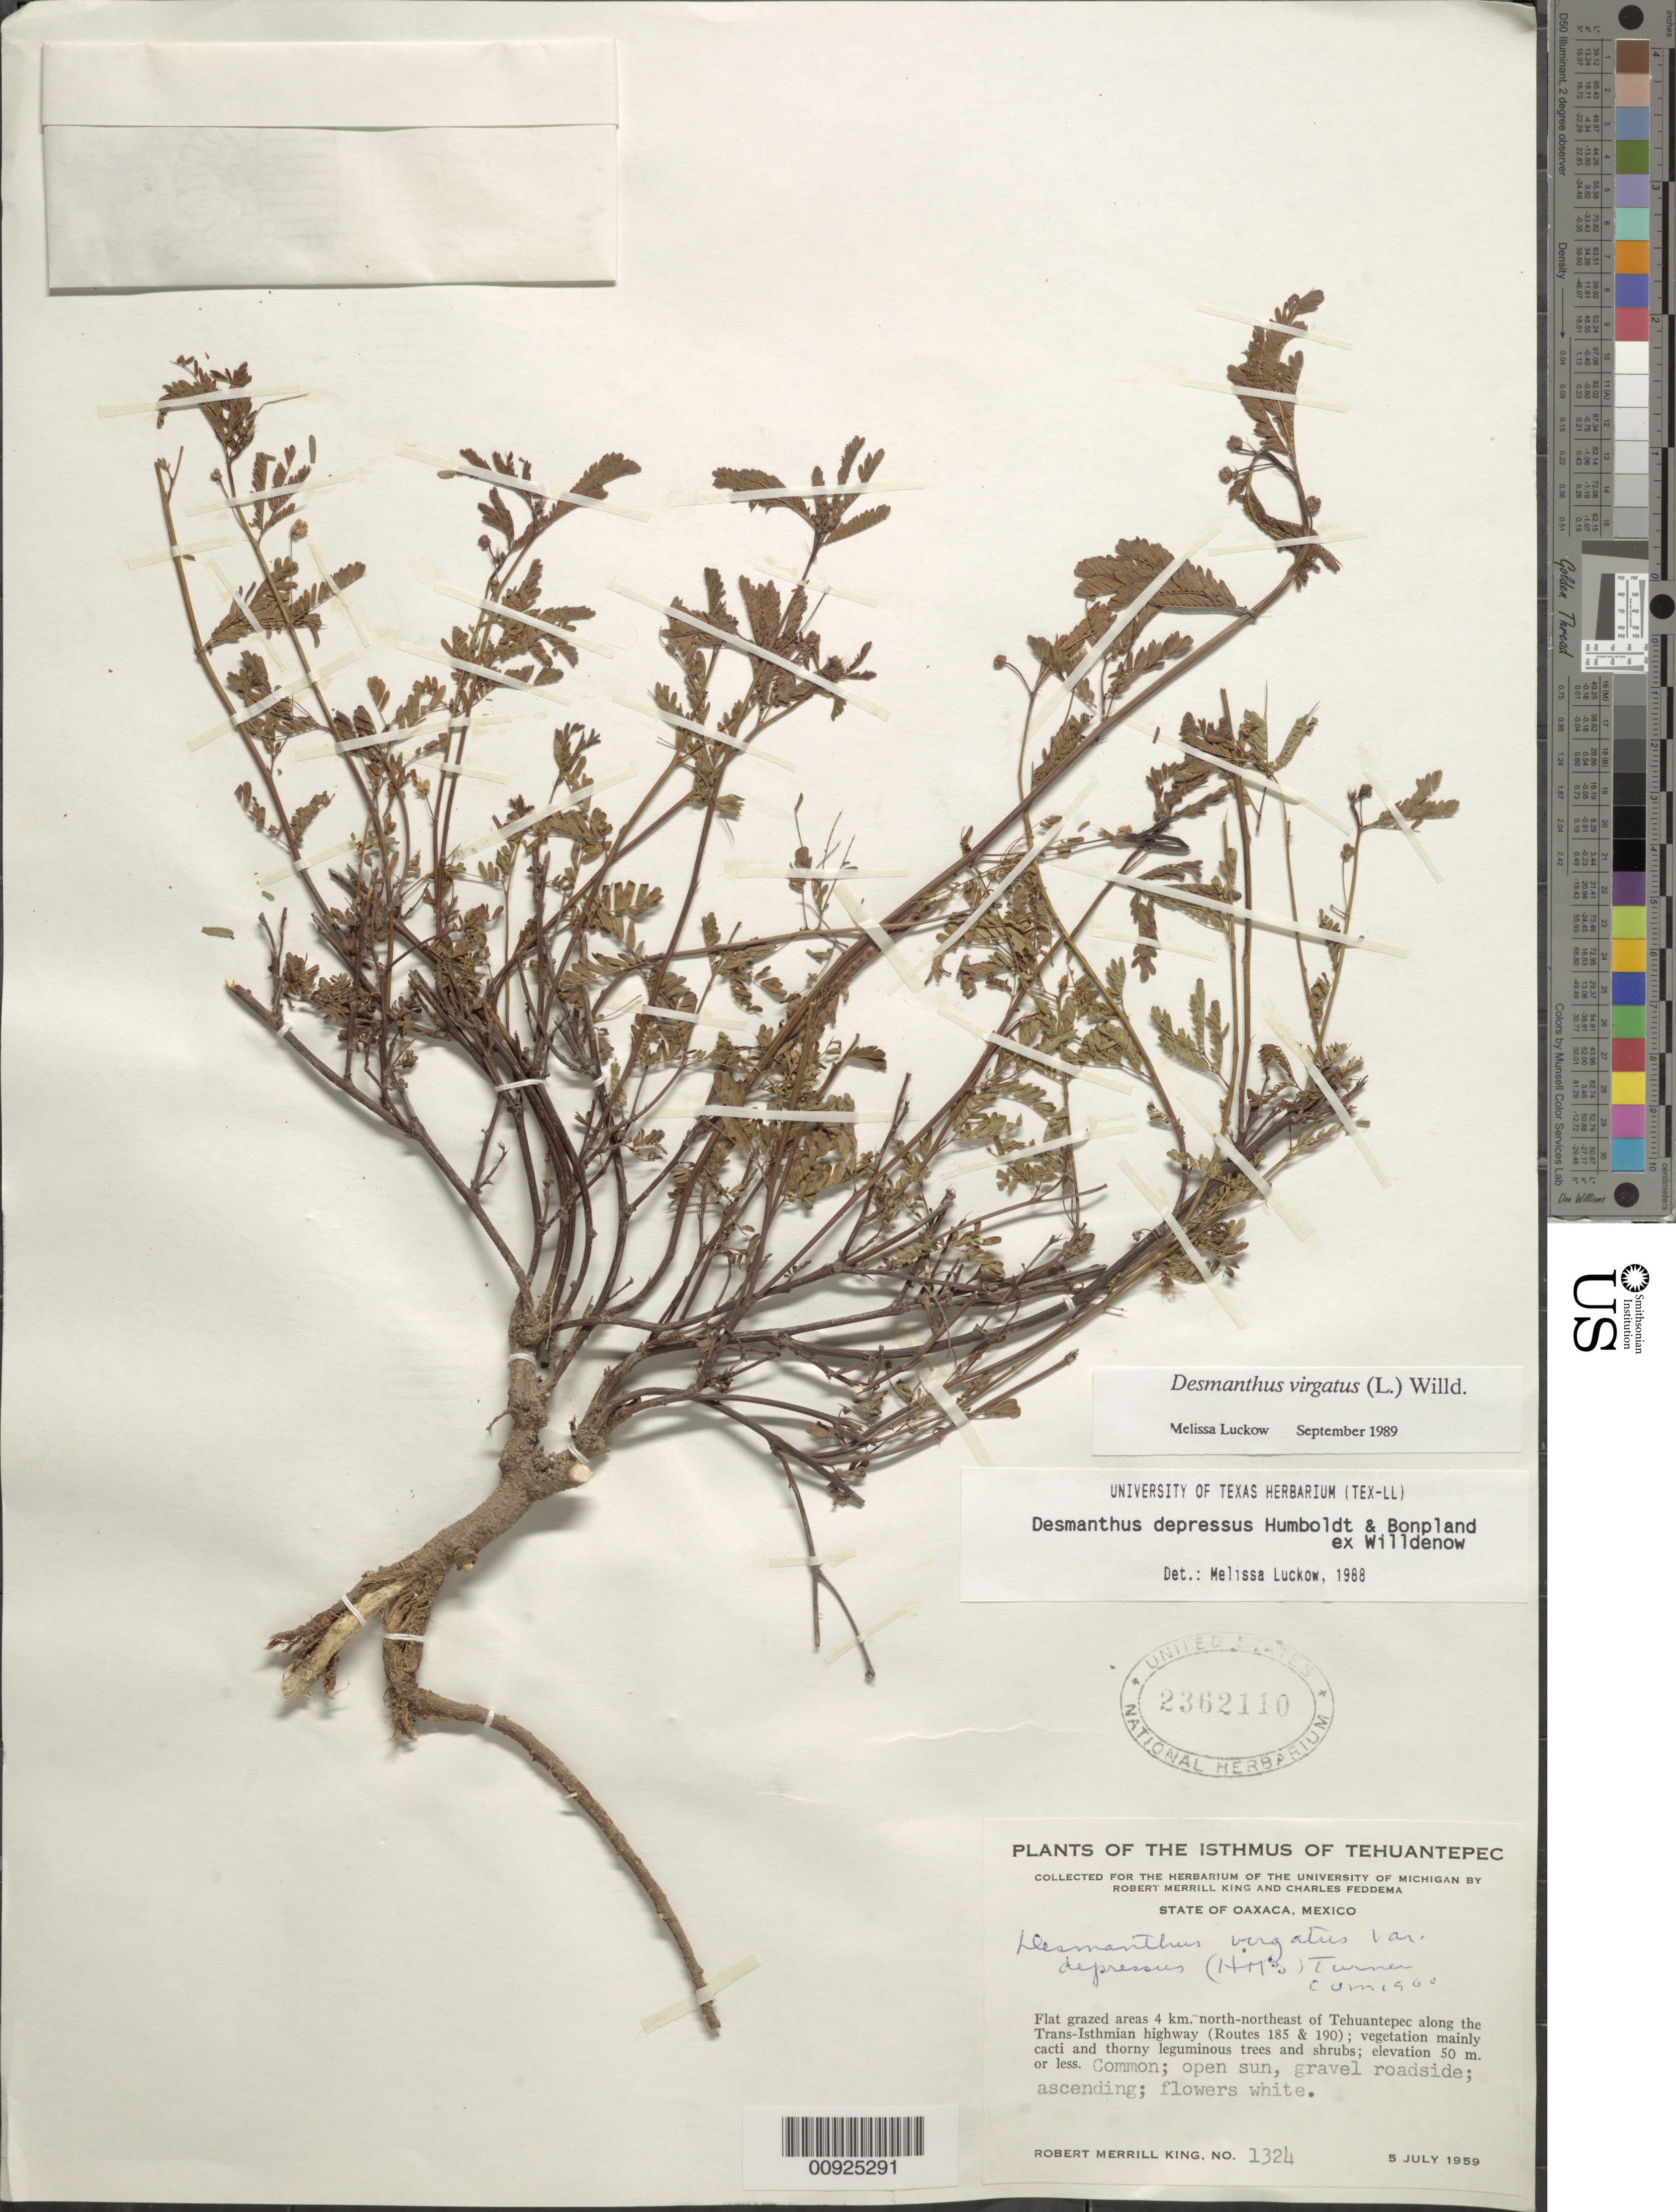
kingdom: Plantae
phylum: Tracheophyta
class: Magnoliopsida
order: Fabales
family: Fabaceae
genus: Desmanthus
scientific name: Desmanthus virgatus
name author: (L.) Willd.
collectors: R. M. King & C. Feddema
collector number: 1324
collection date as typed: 05 Jul 1959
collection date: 1959-07-05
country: Mexico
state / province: Oaxaca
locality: Flat grazed areas 4 km. north-northeast of Tehuantepec along the Trans-Isthmian highway (Routes 185 & 190).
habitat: Vegetation mainly cacti and thorny leguminous trees and shrubs. Open sun, gravel roadside.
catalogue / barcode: US 2362110